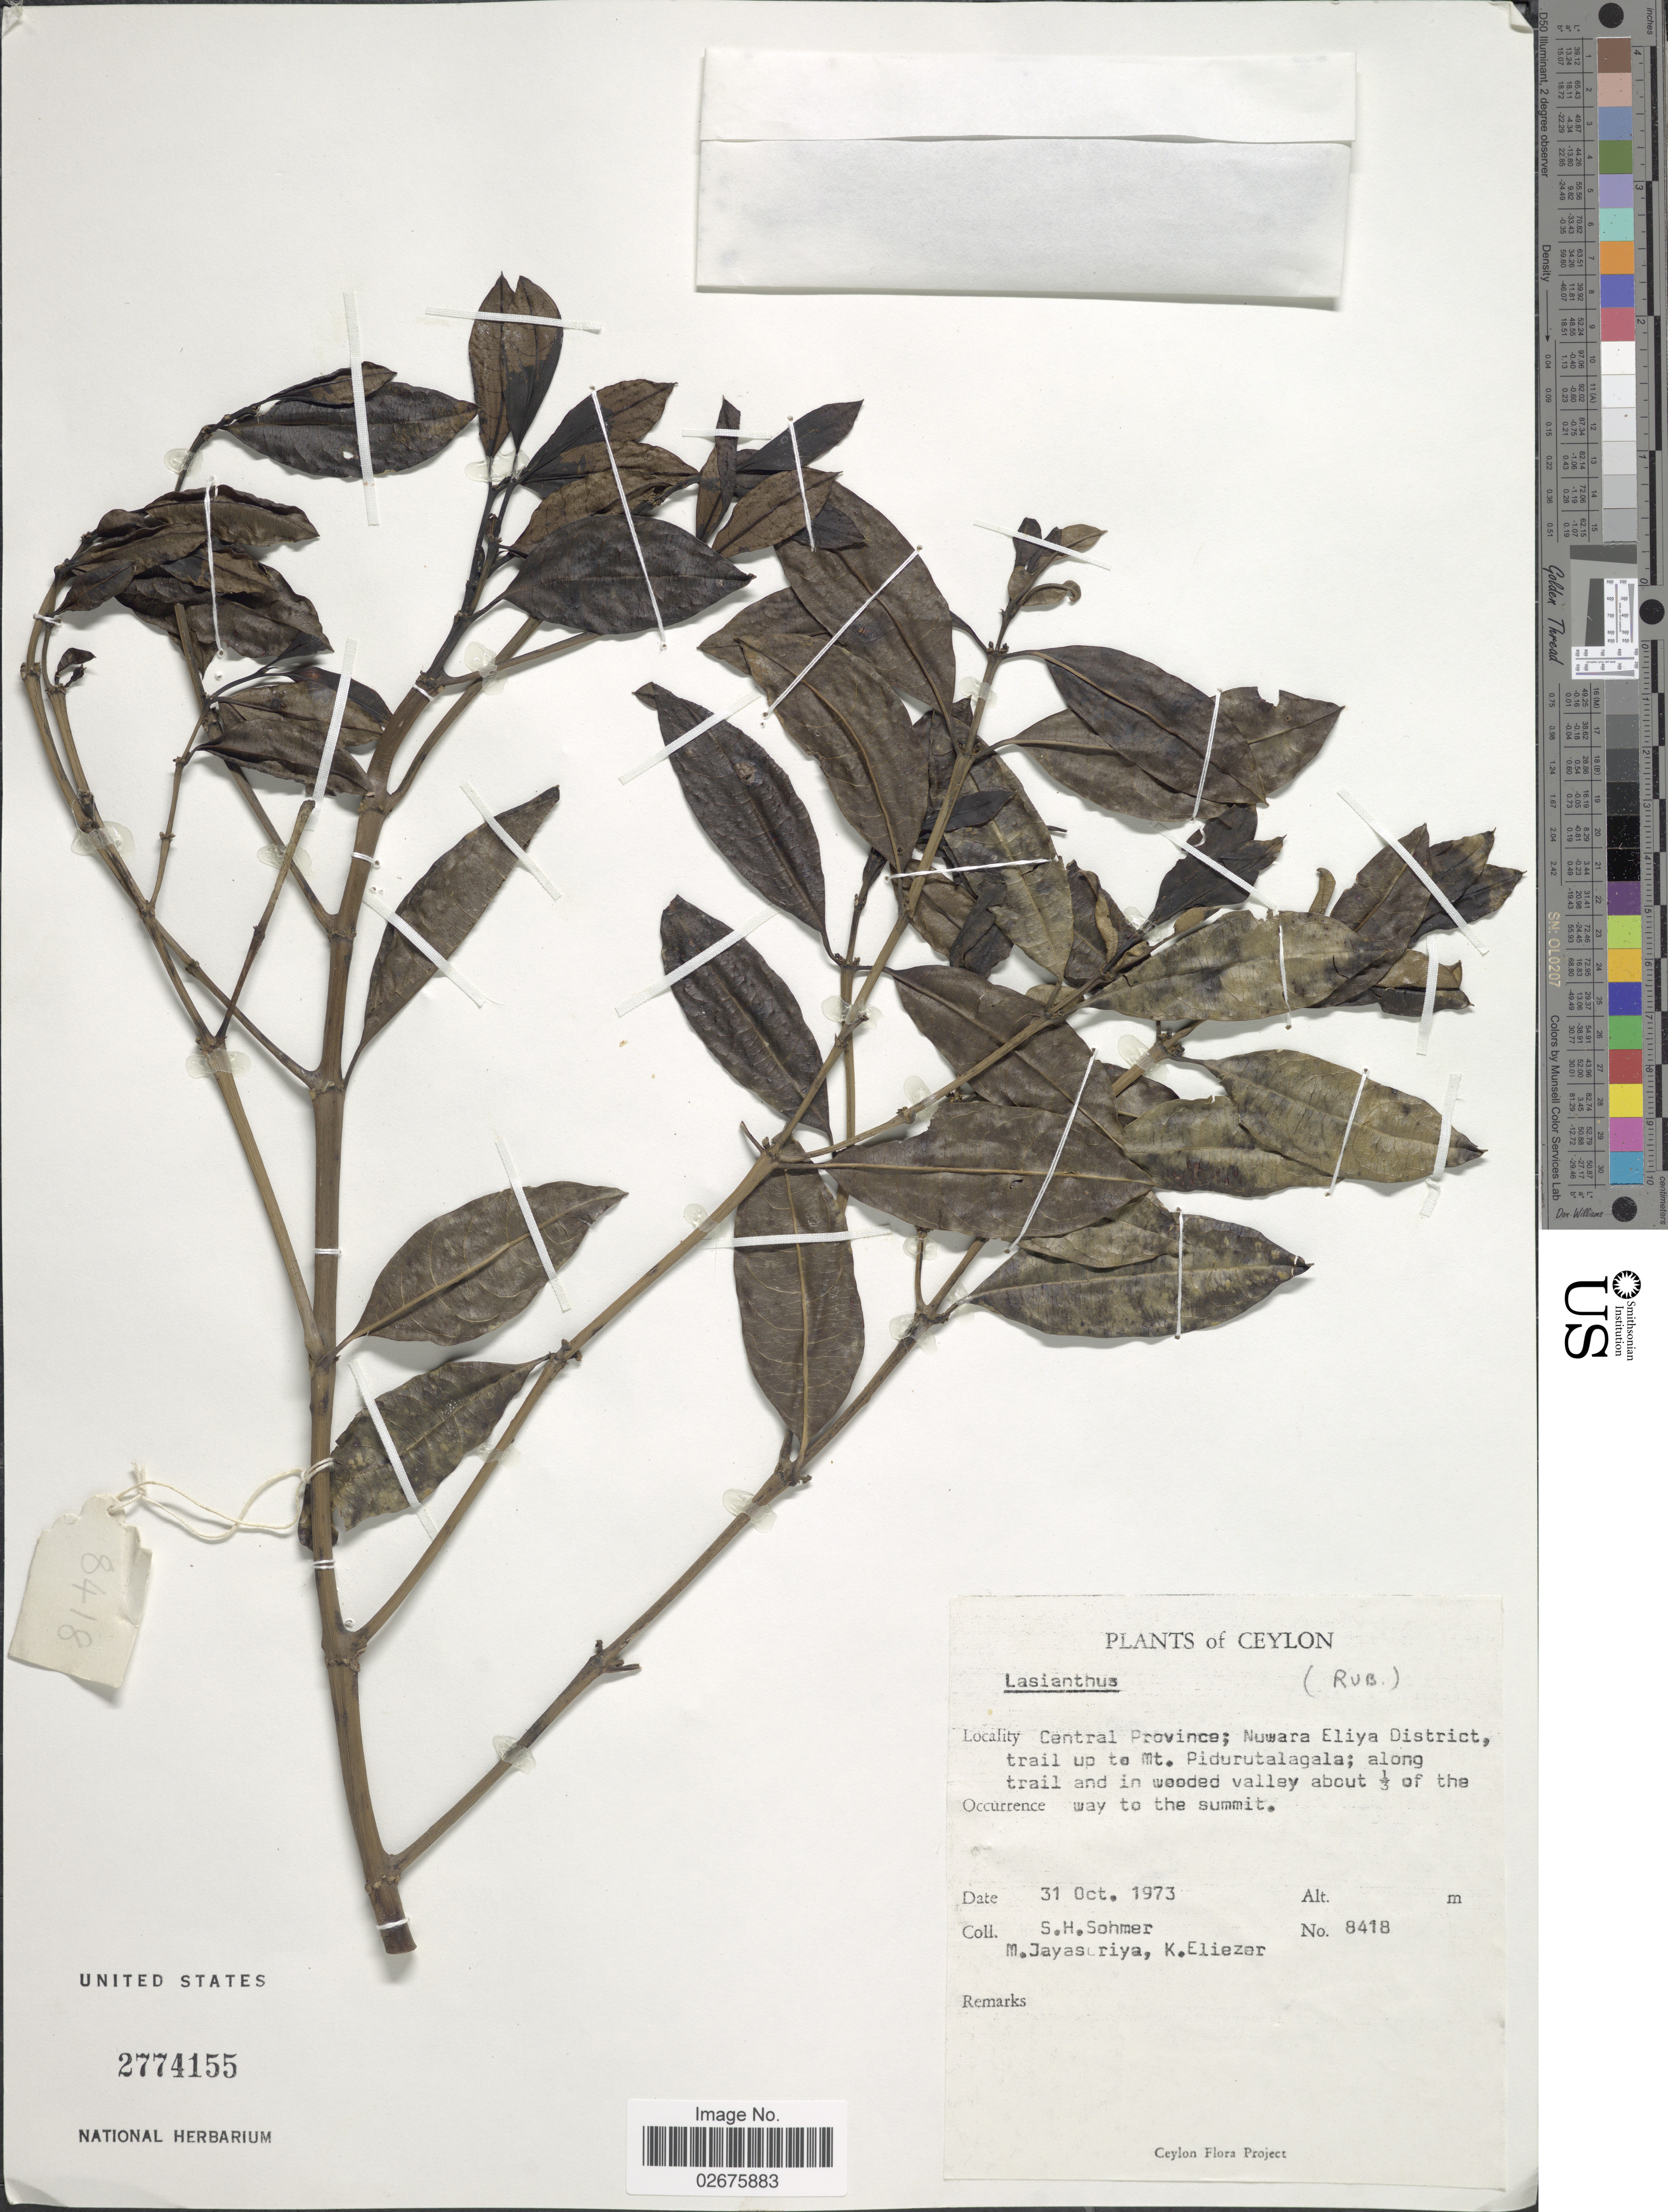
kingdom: Plantae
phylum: Tracheophyta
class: Magnoliopsida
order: Gentianales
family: Rubiaceae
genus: Lasianthus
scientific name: Lasianthus sp.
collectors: S. H. Sohmer, M. Jayasuriya & K. Eliezer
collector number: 8418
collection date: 1973-10-31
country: Sri Lanka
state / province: Central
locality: Ceylon, Nuwara Eliya District, trail up to Mt Pidurutalagala; along trail and in wooded valley about 1/3 of the way to the summit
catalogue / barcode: US 2774155